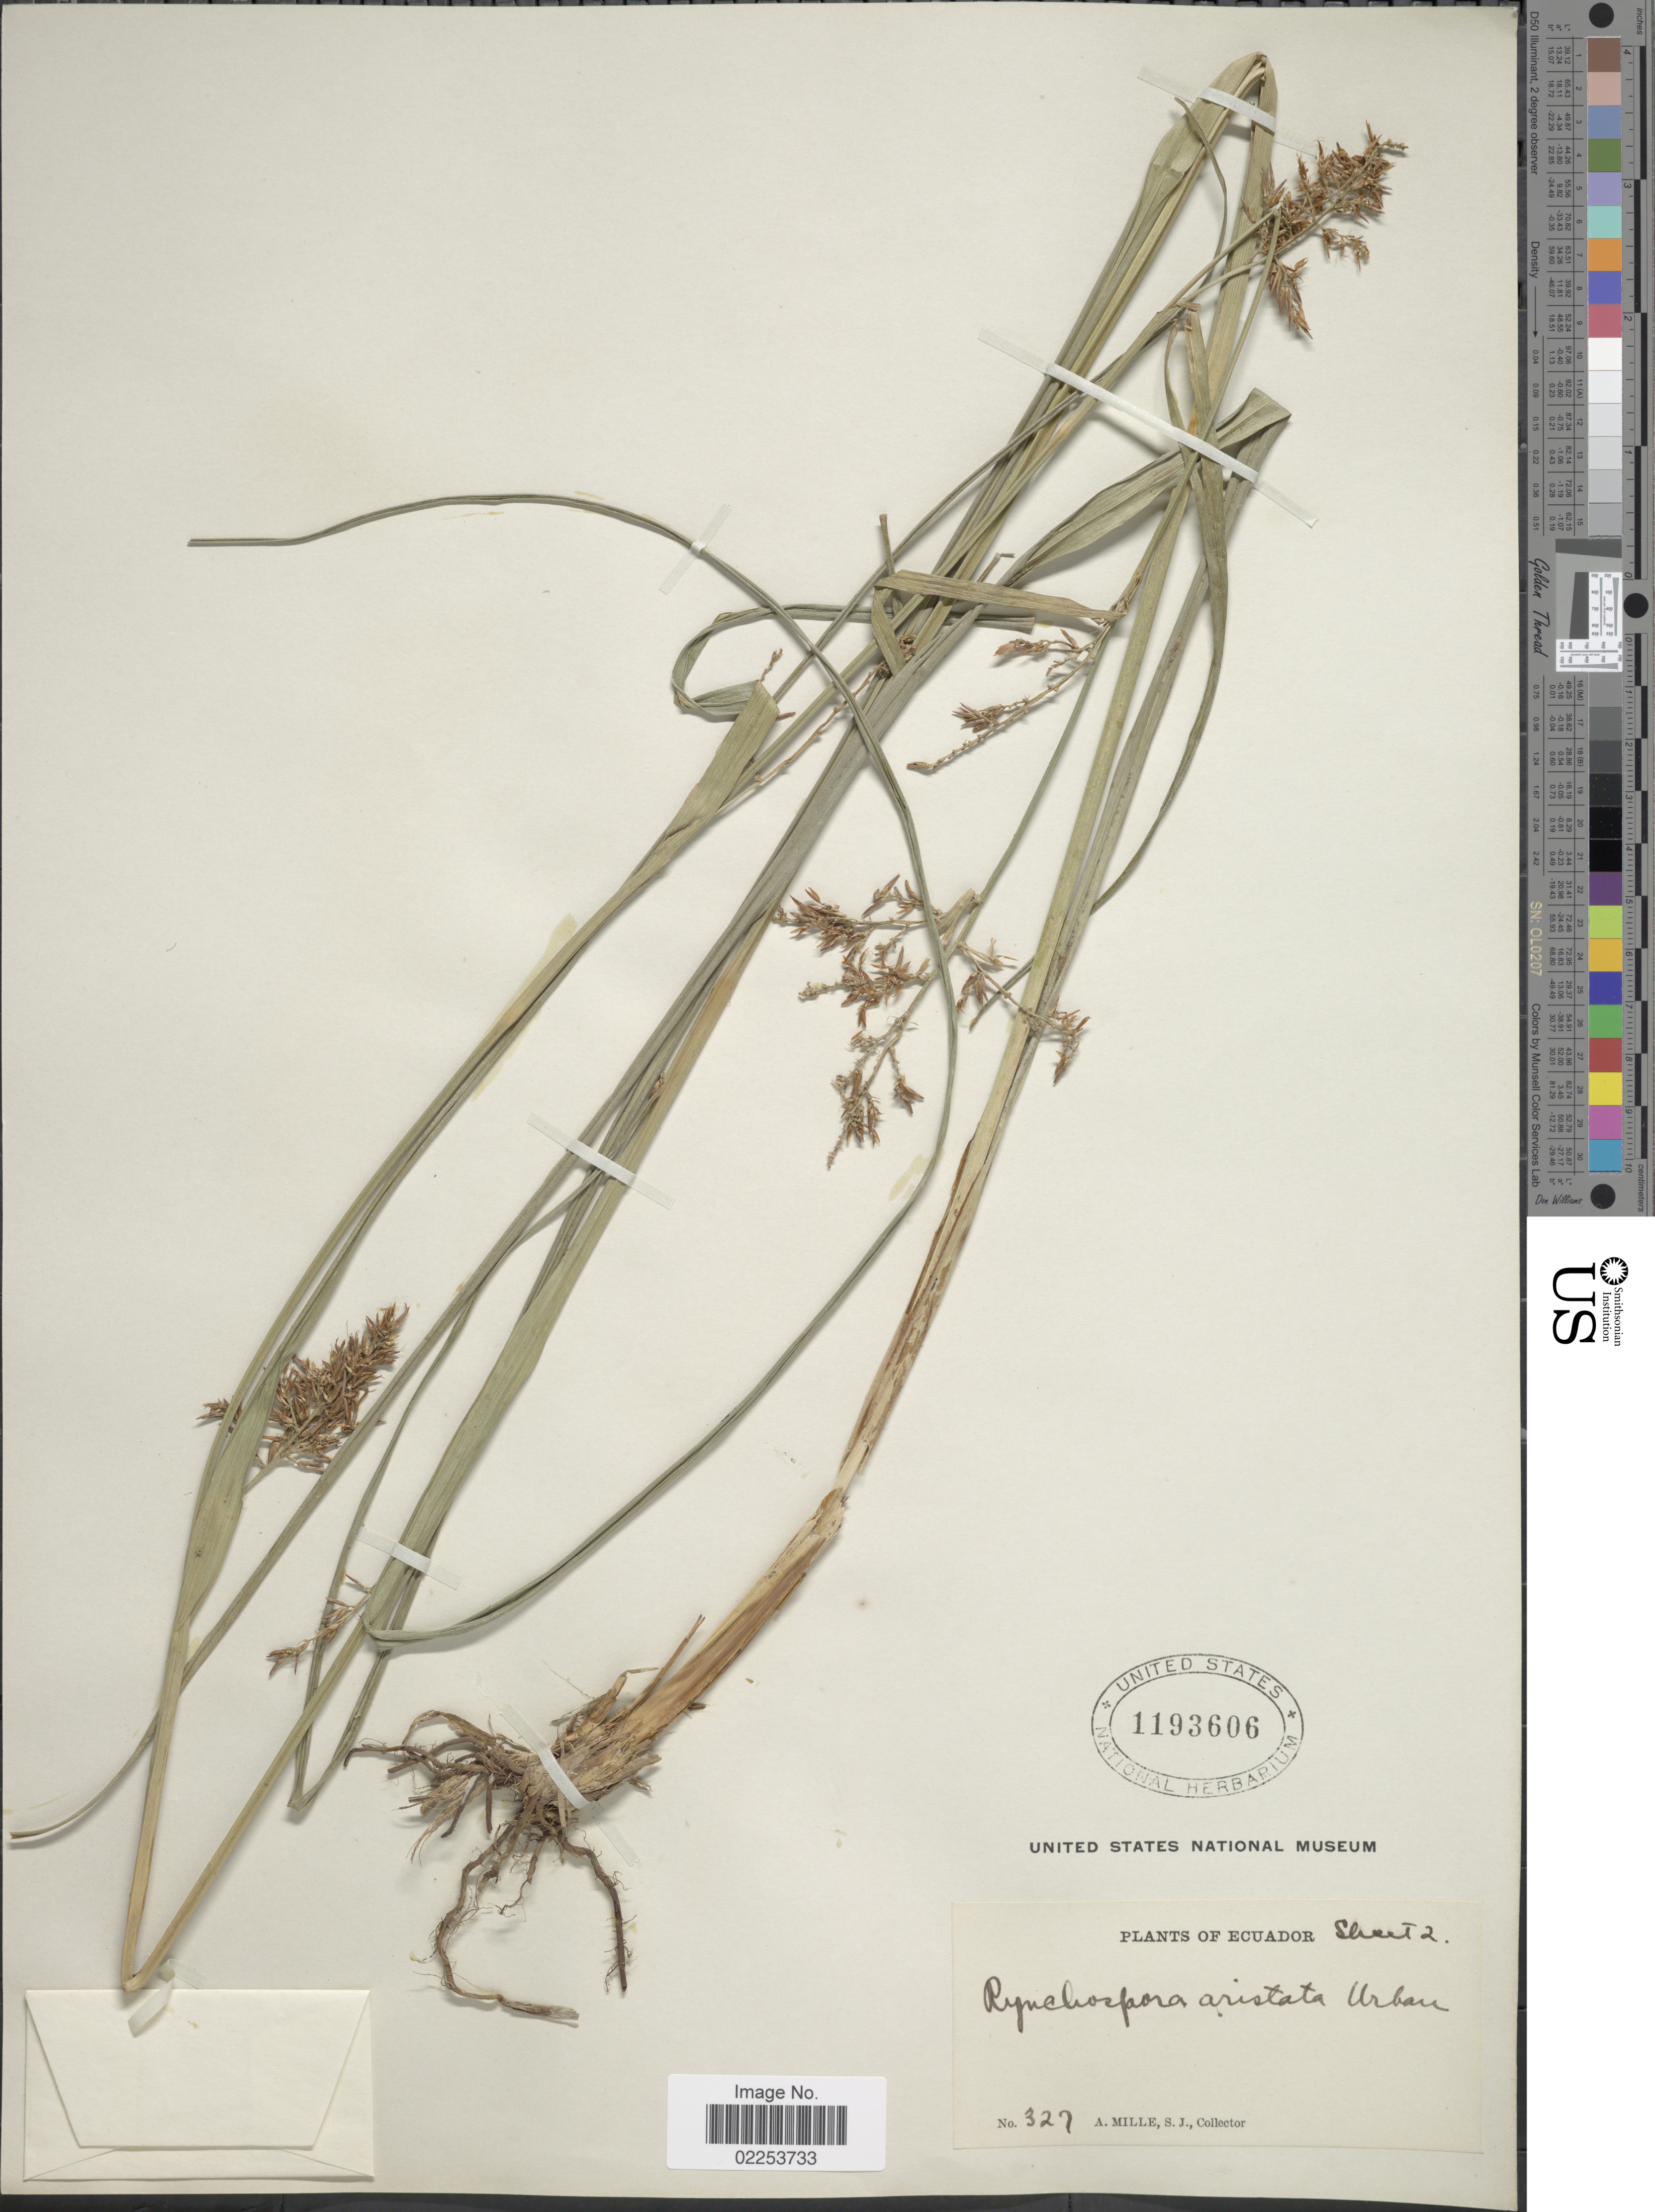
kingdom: Plantae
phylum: Tracheophyta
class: Liliopsida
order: Poales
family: Cyperaceae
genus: Rhynchospora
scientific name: Rhynchospora aristata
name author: Boeckeler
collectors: A. Mille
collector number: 327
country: Ecuador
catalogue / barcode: US 1193606